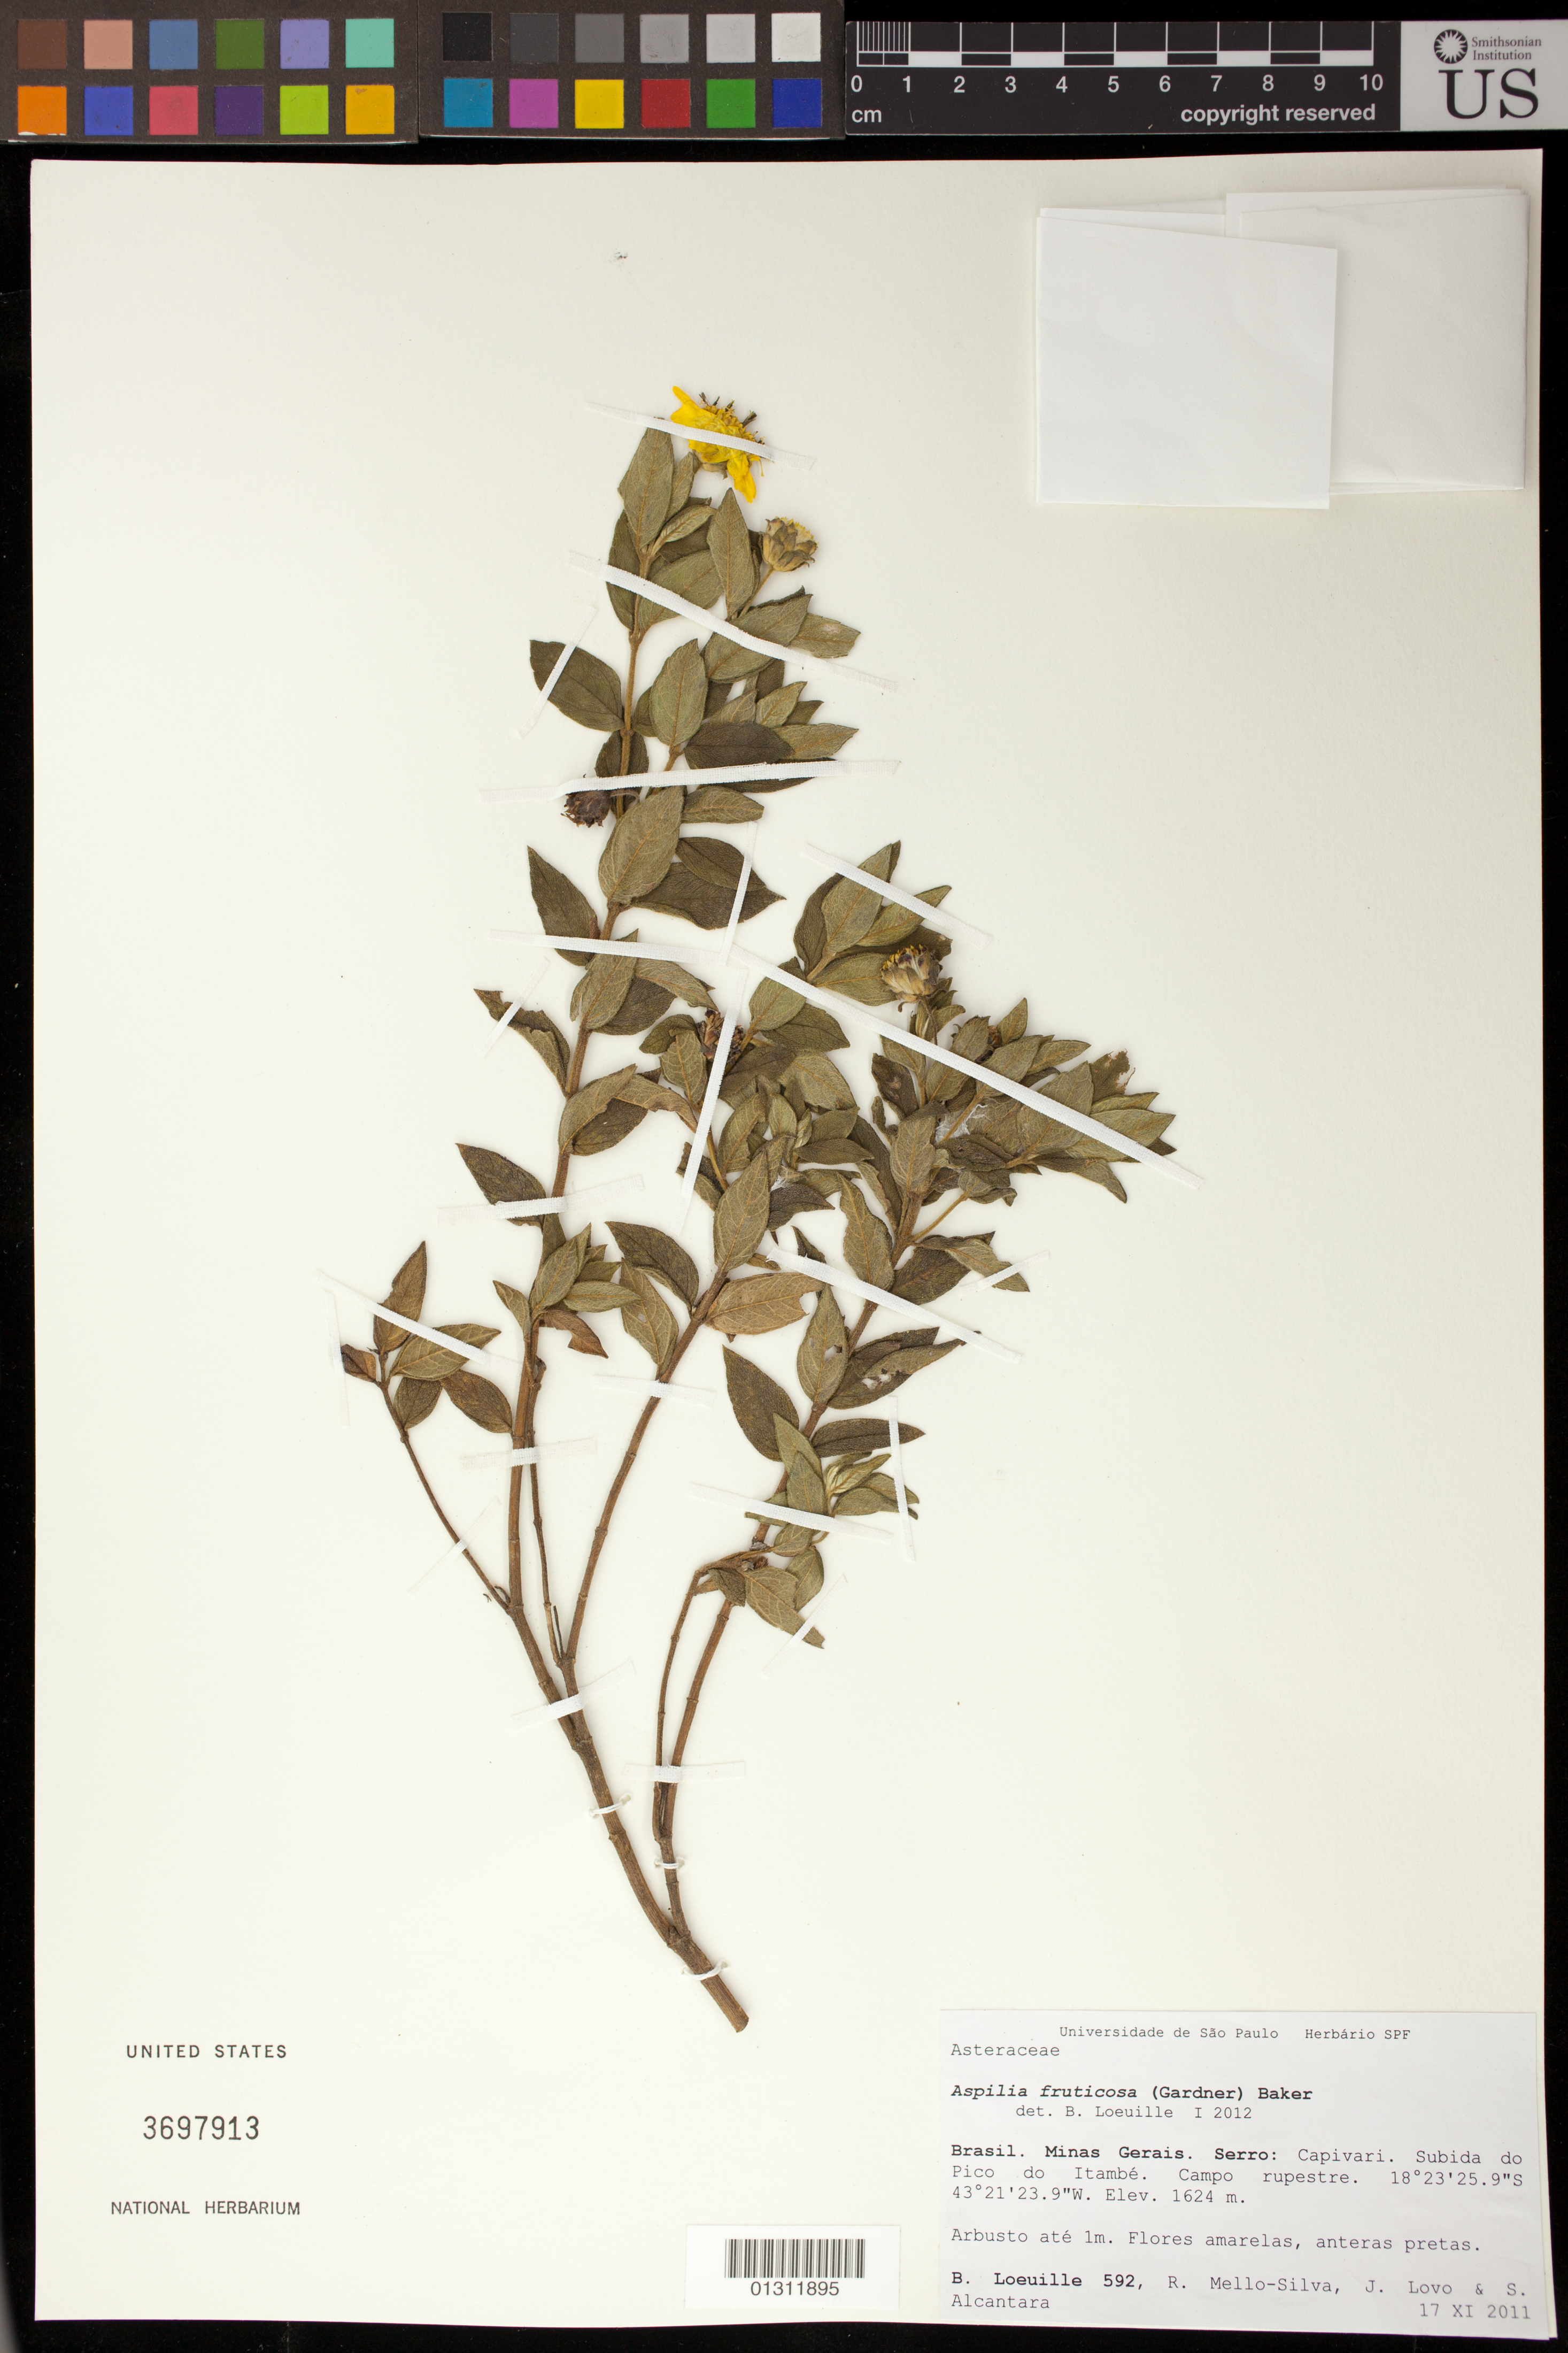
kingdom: Plantae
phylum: Tracheophyta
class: Magnoliopsida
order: Asterales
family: Asteraceae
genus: Aspilia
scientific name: Aspilia fruticosa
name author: (Gardner) Baker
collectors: B. Loeuille, R. Mello-Silva, J. Lovo & S. Alcantara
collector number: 592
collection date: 2011-11-17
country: Brazil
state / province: Minas Gerais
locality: Serro: Capivari. Subida do Pico do Itambe.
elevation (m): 1624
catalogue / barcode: US 3697913